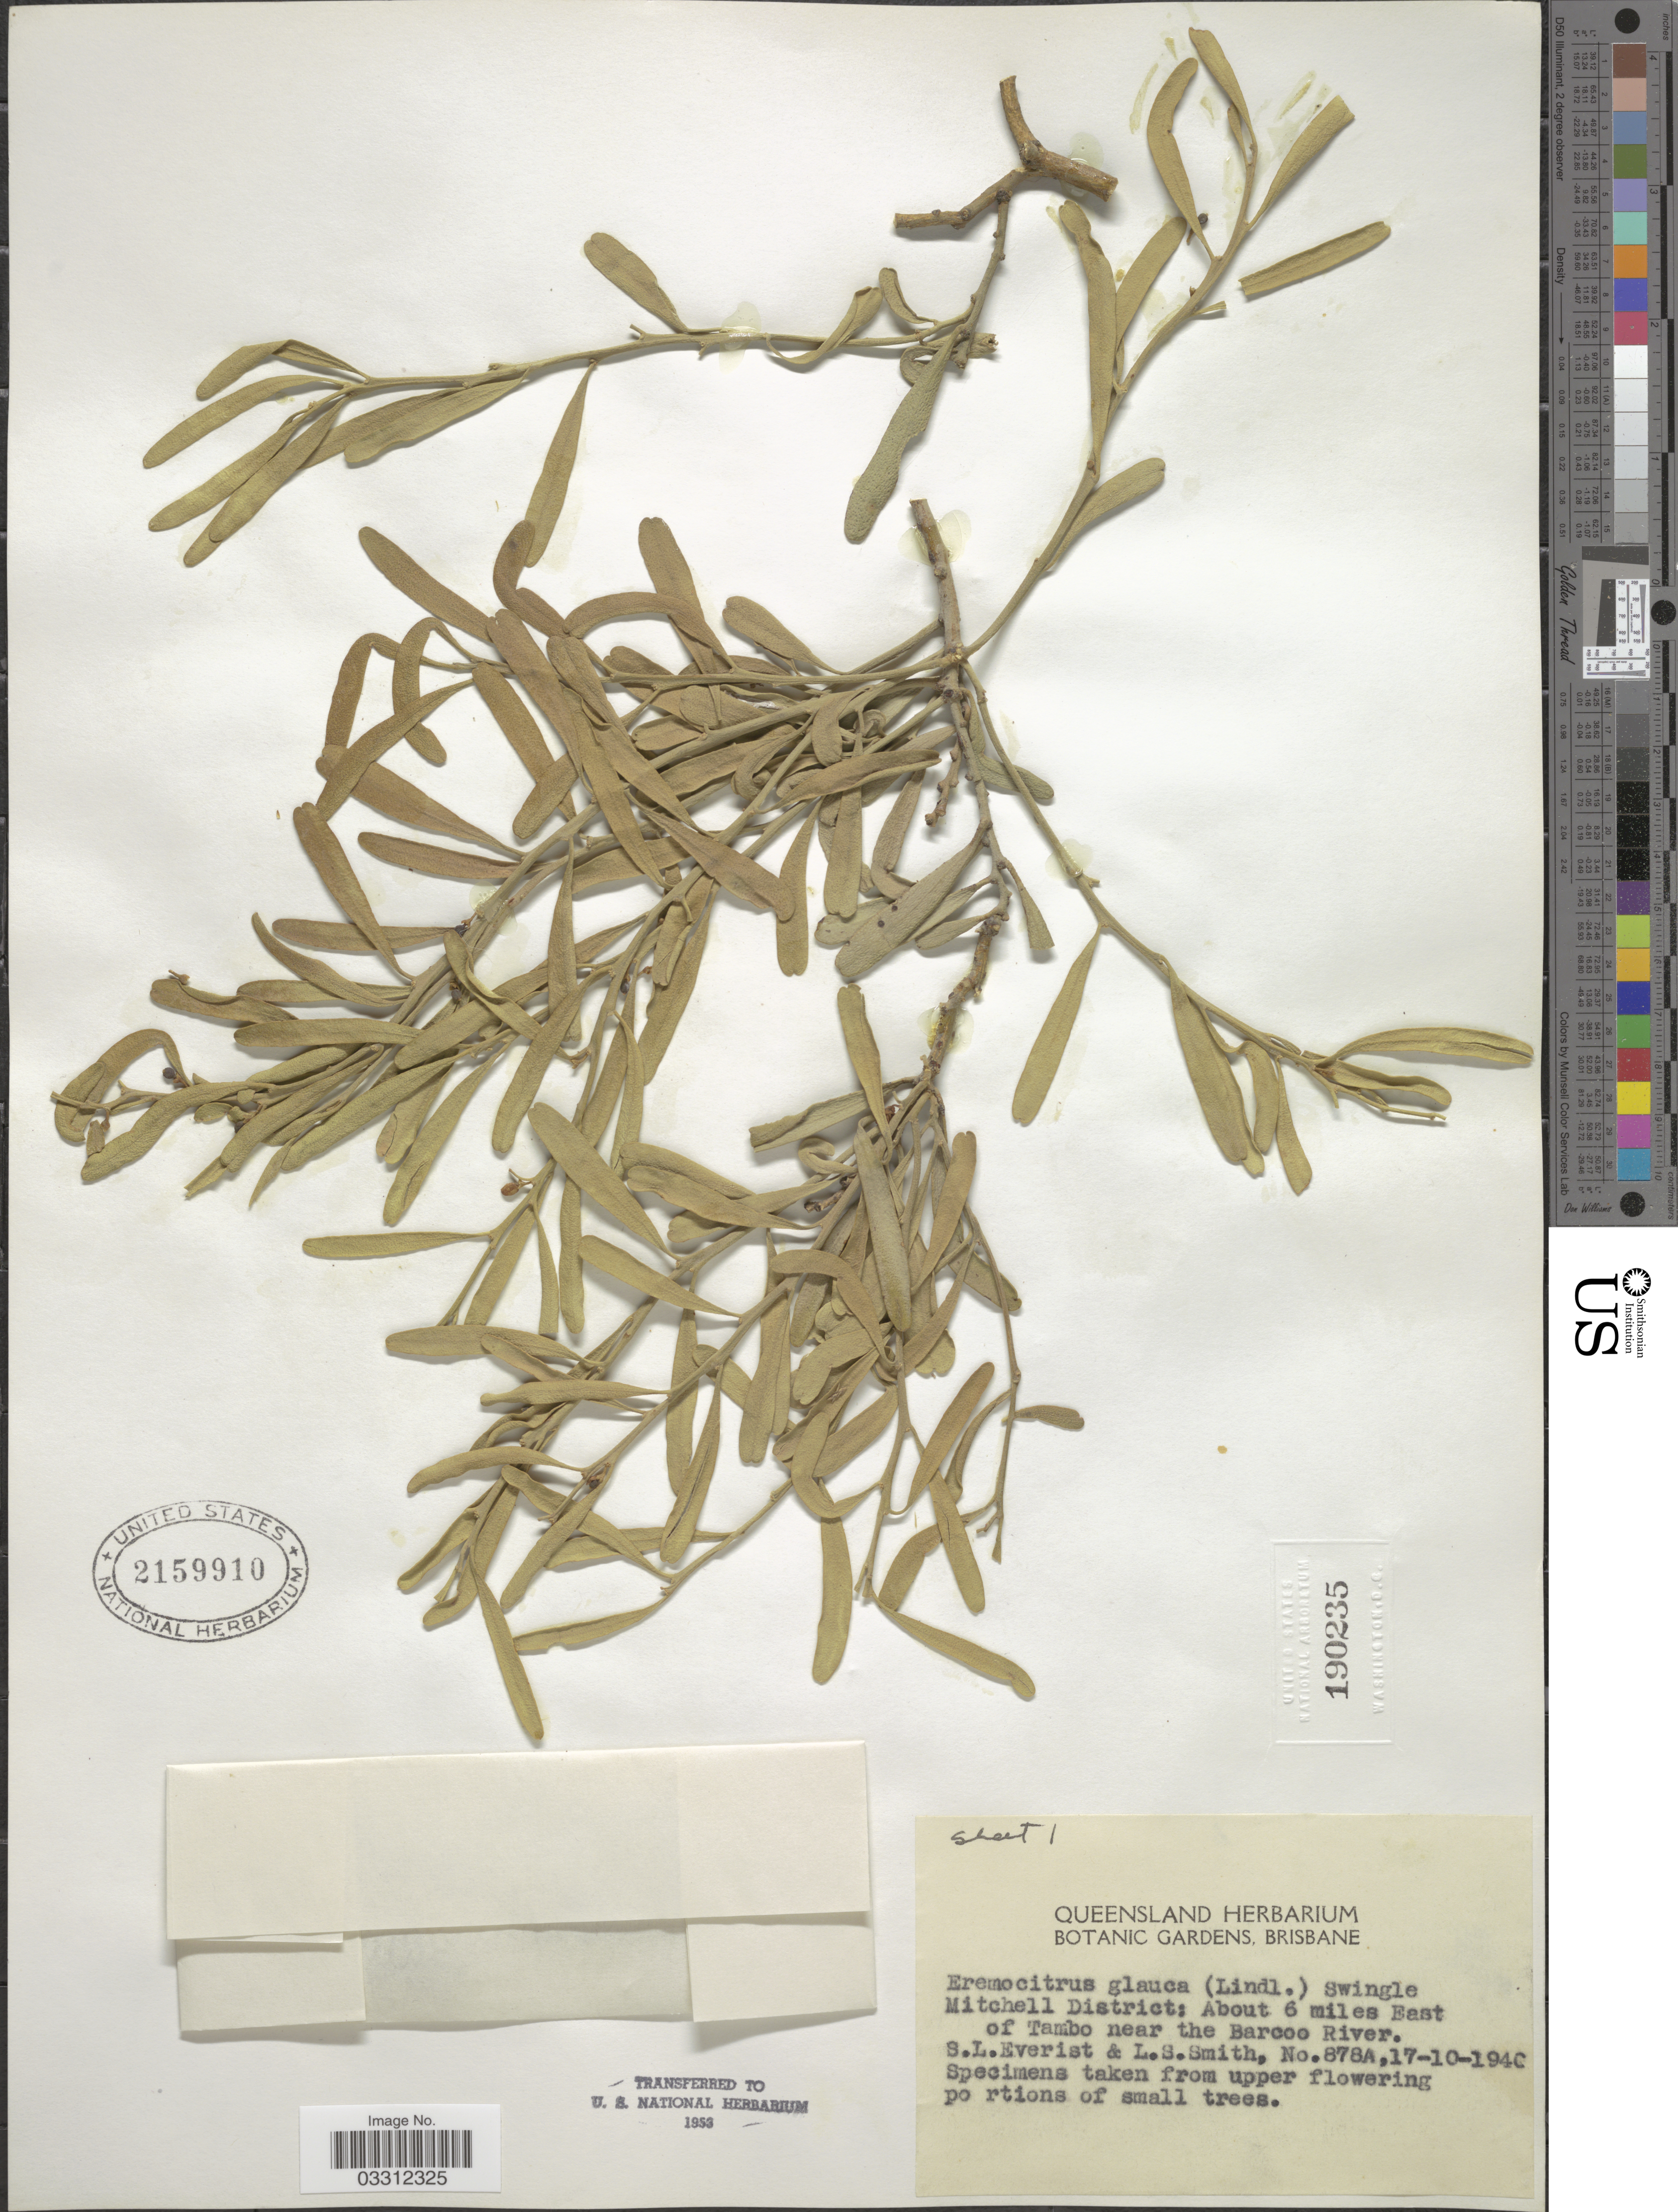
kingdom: Plantae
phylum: Tracheophyta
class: Magnoliopsida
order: Sapindales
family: Rutaceae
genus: Citrus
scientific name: Citrus glauca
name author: (Lindl.) Burkill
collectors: S. Everist & L. Smith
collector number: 878A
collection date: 1940-10-17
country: Australia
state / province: Queensland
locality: Mitchell District: About 6 miles East of Tambo near the Barcoo River.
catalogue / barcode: US 2159910